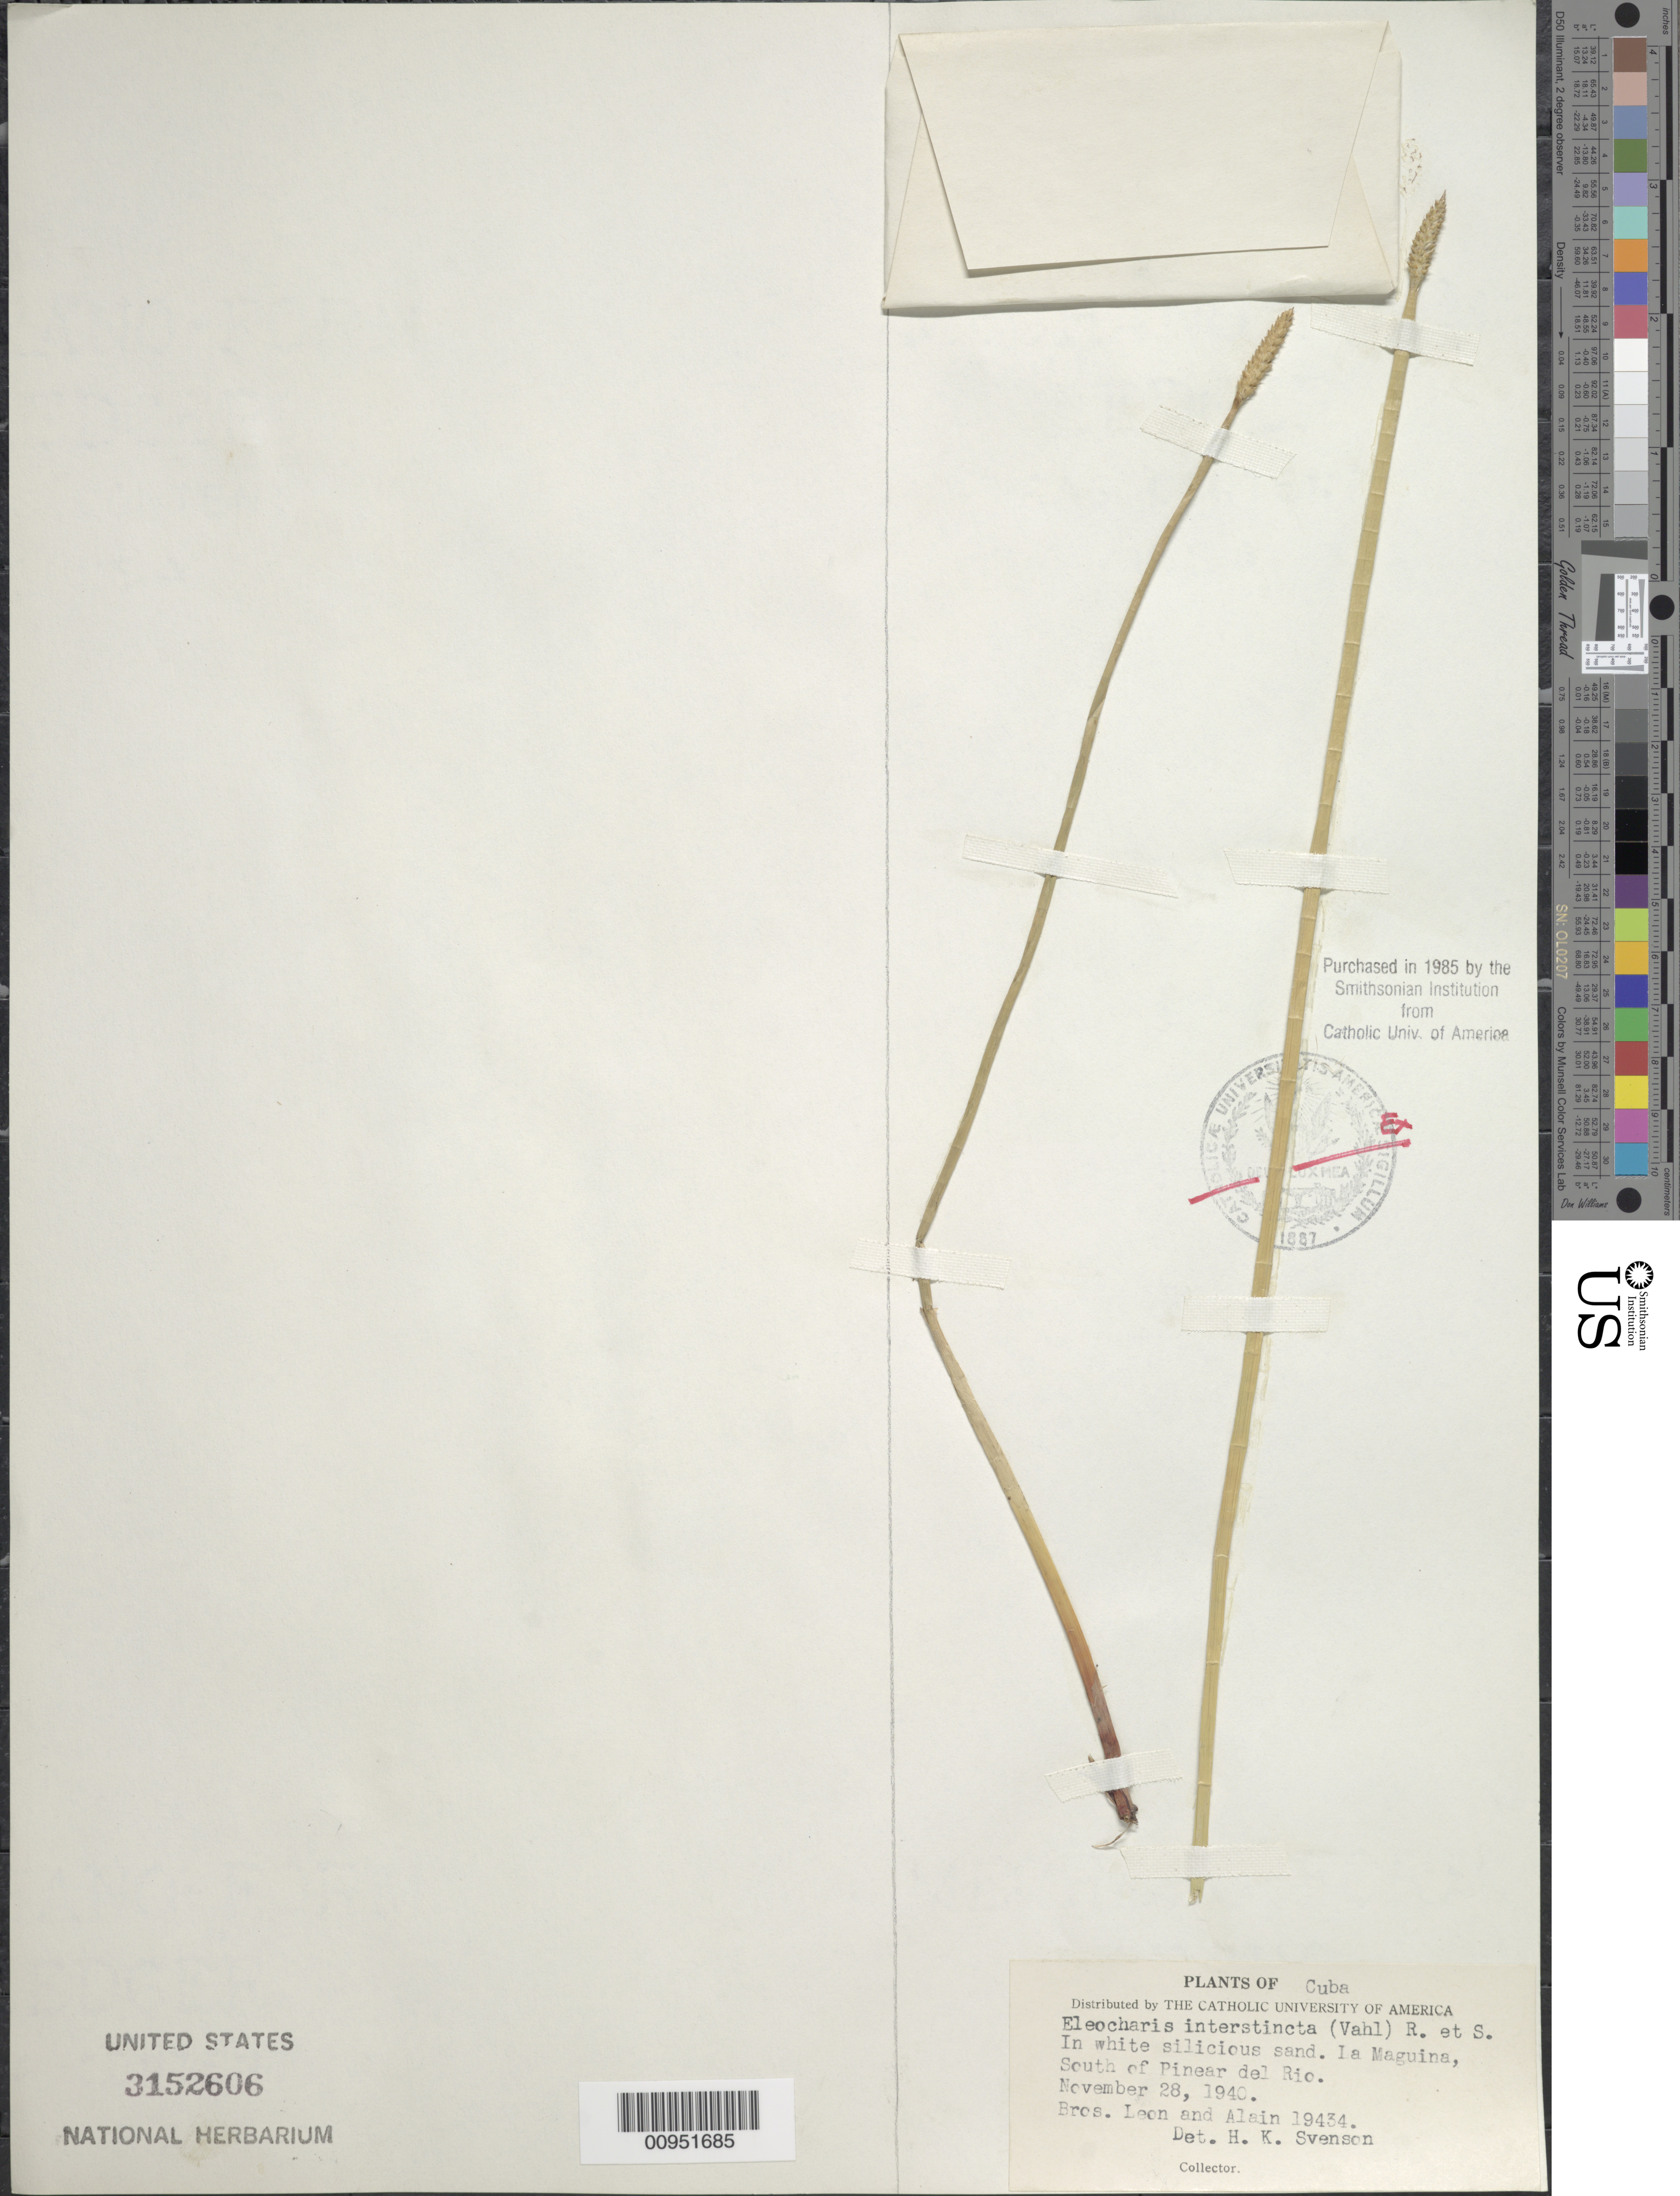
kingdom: Plantae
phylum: Tracheophyta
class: Liliopsida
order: Poales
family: Cyperaceae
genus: Eleocharis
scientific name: Eleocharis interstincta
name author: (Vahl) Roem. & Schult.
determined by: Svenson, H. K.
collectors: Bro. León & A. H. Liogier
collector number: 19434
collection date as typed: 28 Nov 1940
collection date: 1940-11-28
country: Cuba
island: Cuba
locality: La Maguina, south of Pinar del Rio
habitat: In white silicious sand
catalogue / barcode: US 3152606